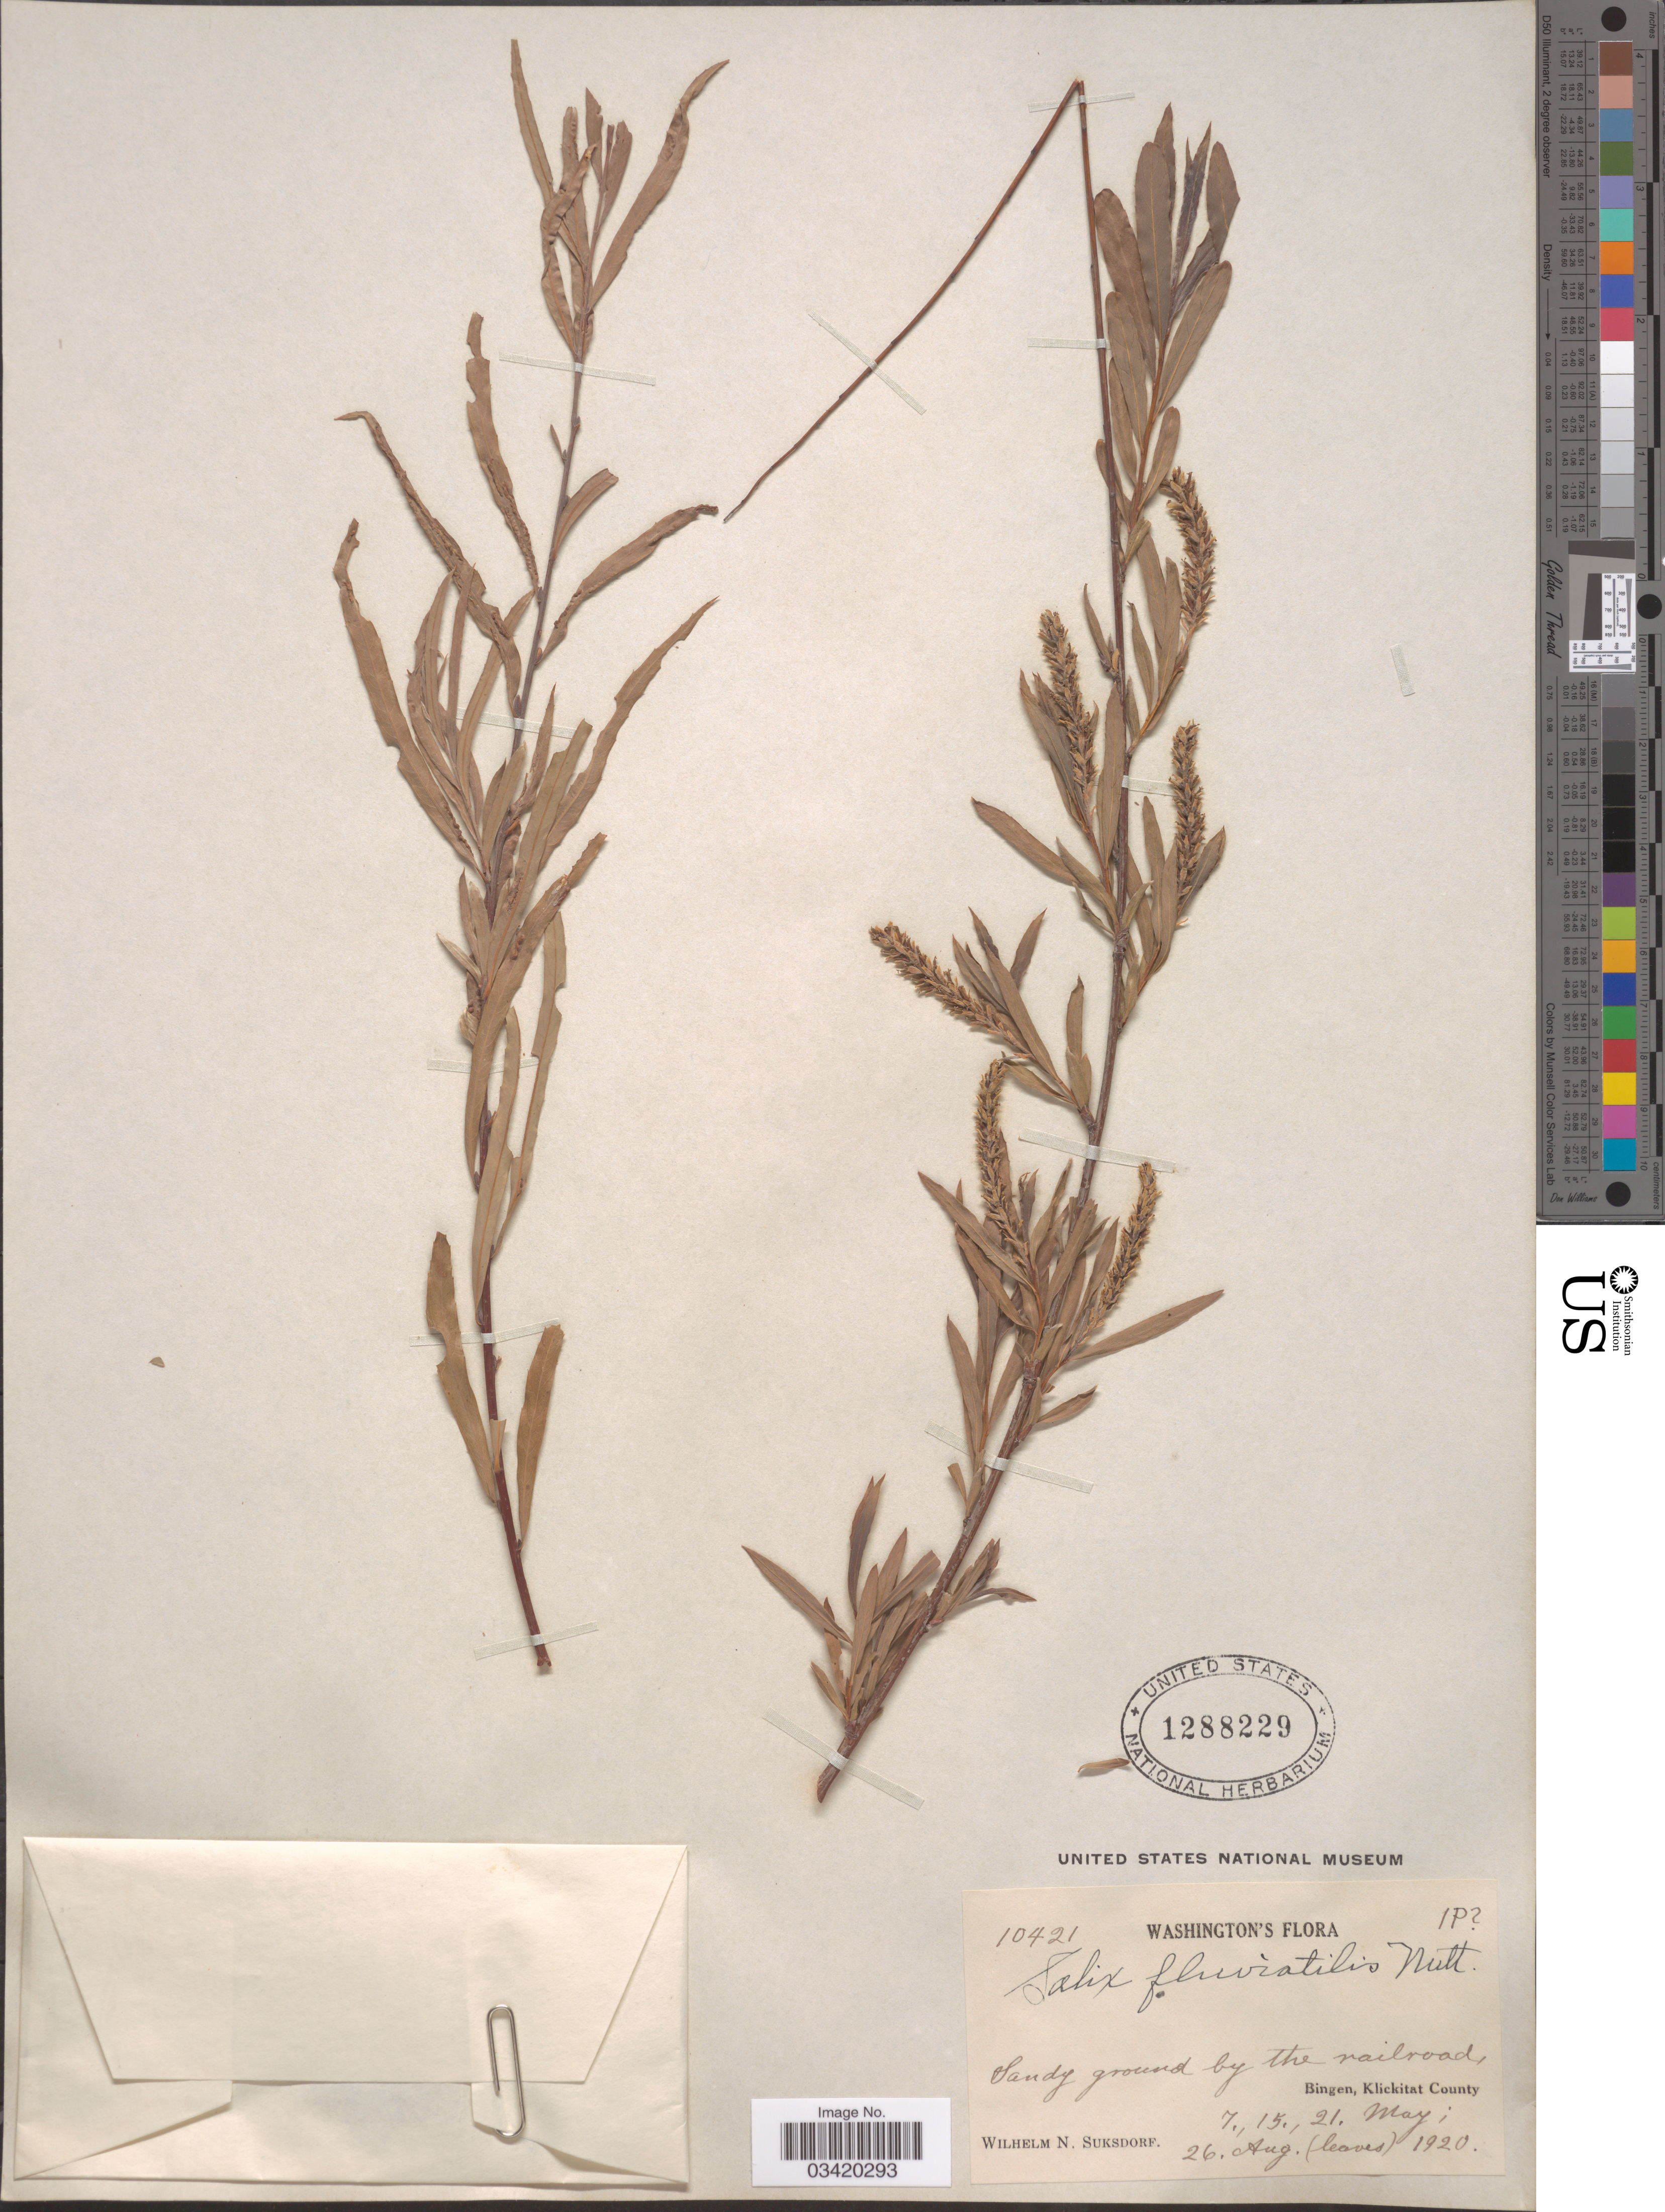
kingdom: Plantae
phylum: Tracheophyta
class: Magnoliopsida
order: Malpighiales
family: Salicaceae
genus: Salix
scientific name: Salix fluviatilis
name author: Nutt.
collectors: W. N. Suksdorf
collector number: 10421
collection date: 1920-05-07/1920-08-26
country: United States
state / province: Washington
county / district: Klickitat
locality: By the railroad, Bingen, Klickitat County.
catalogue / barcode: US 1288229